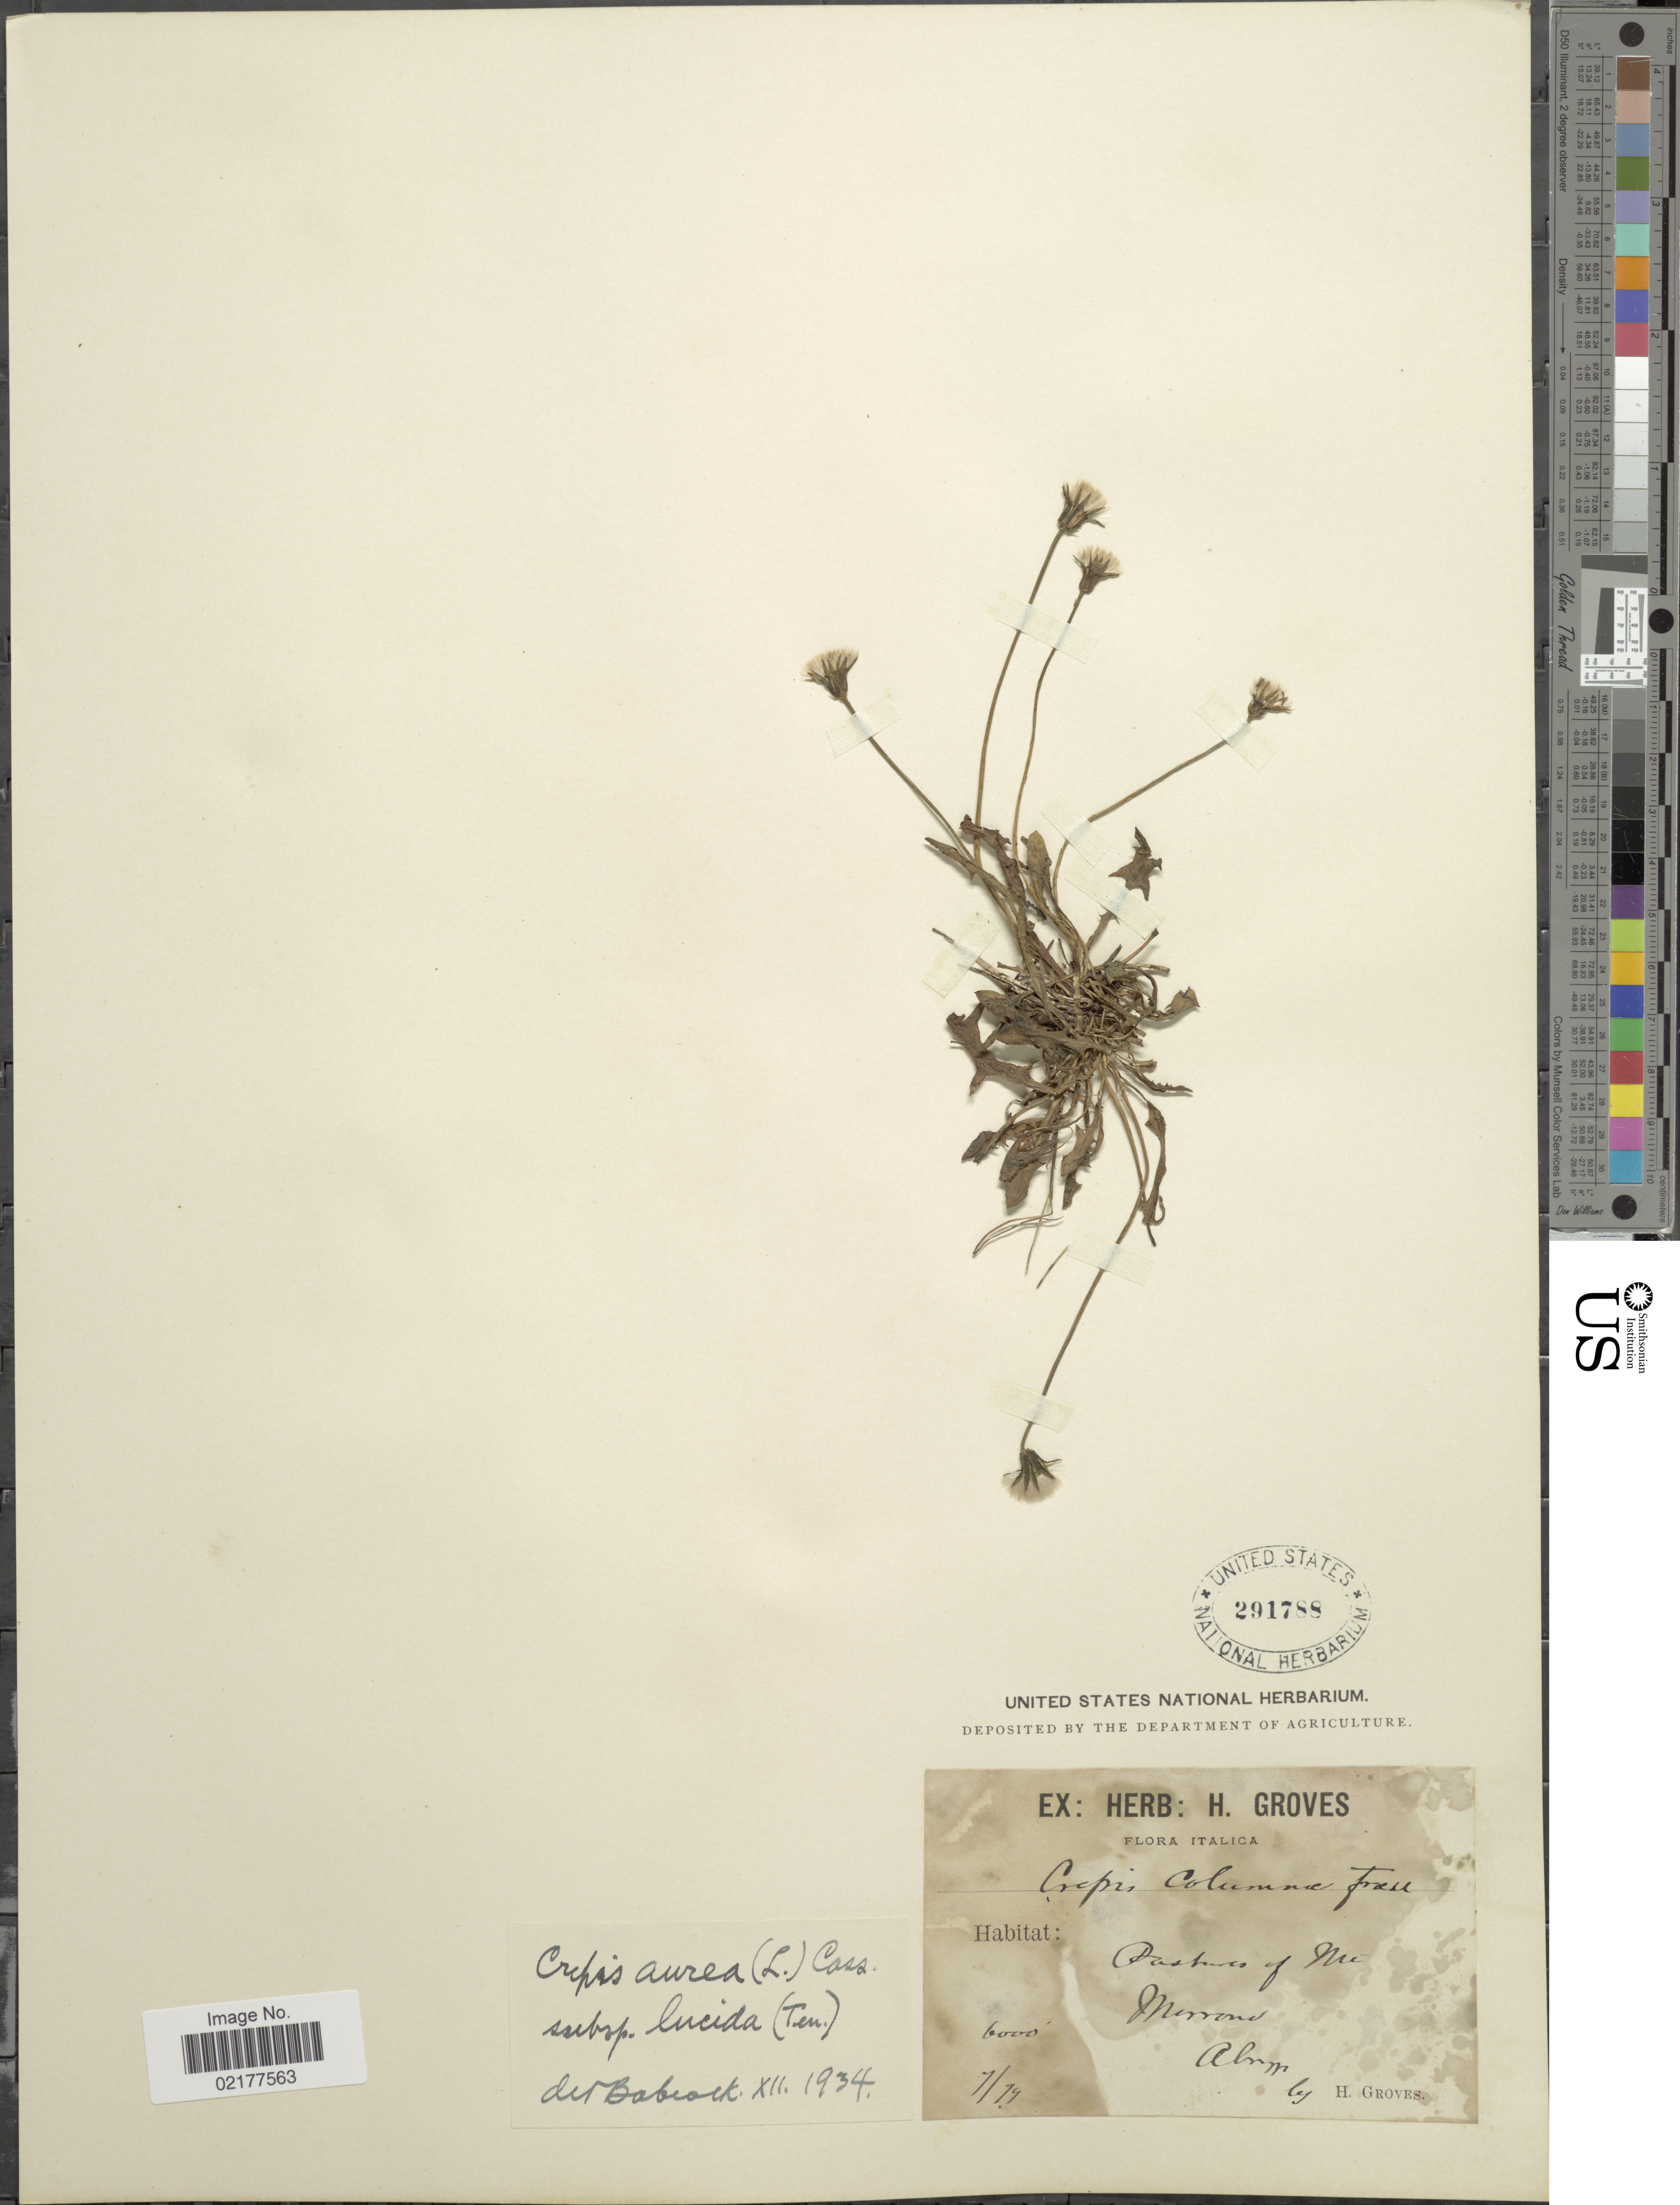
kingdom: Plantae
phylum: Tracheophyta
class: Magnoliopsida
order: Asterales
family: Asteraceae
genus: Crepis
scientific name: Crepis aurea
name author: (L.) Cass.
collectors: H. Groves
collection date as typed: Transcribed d/m/y: /7/74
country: Italy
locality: Mi Morrond Alrupp [interpreted]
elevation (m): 1829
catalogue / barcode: US 291788